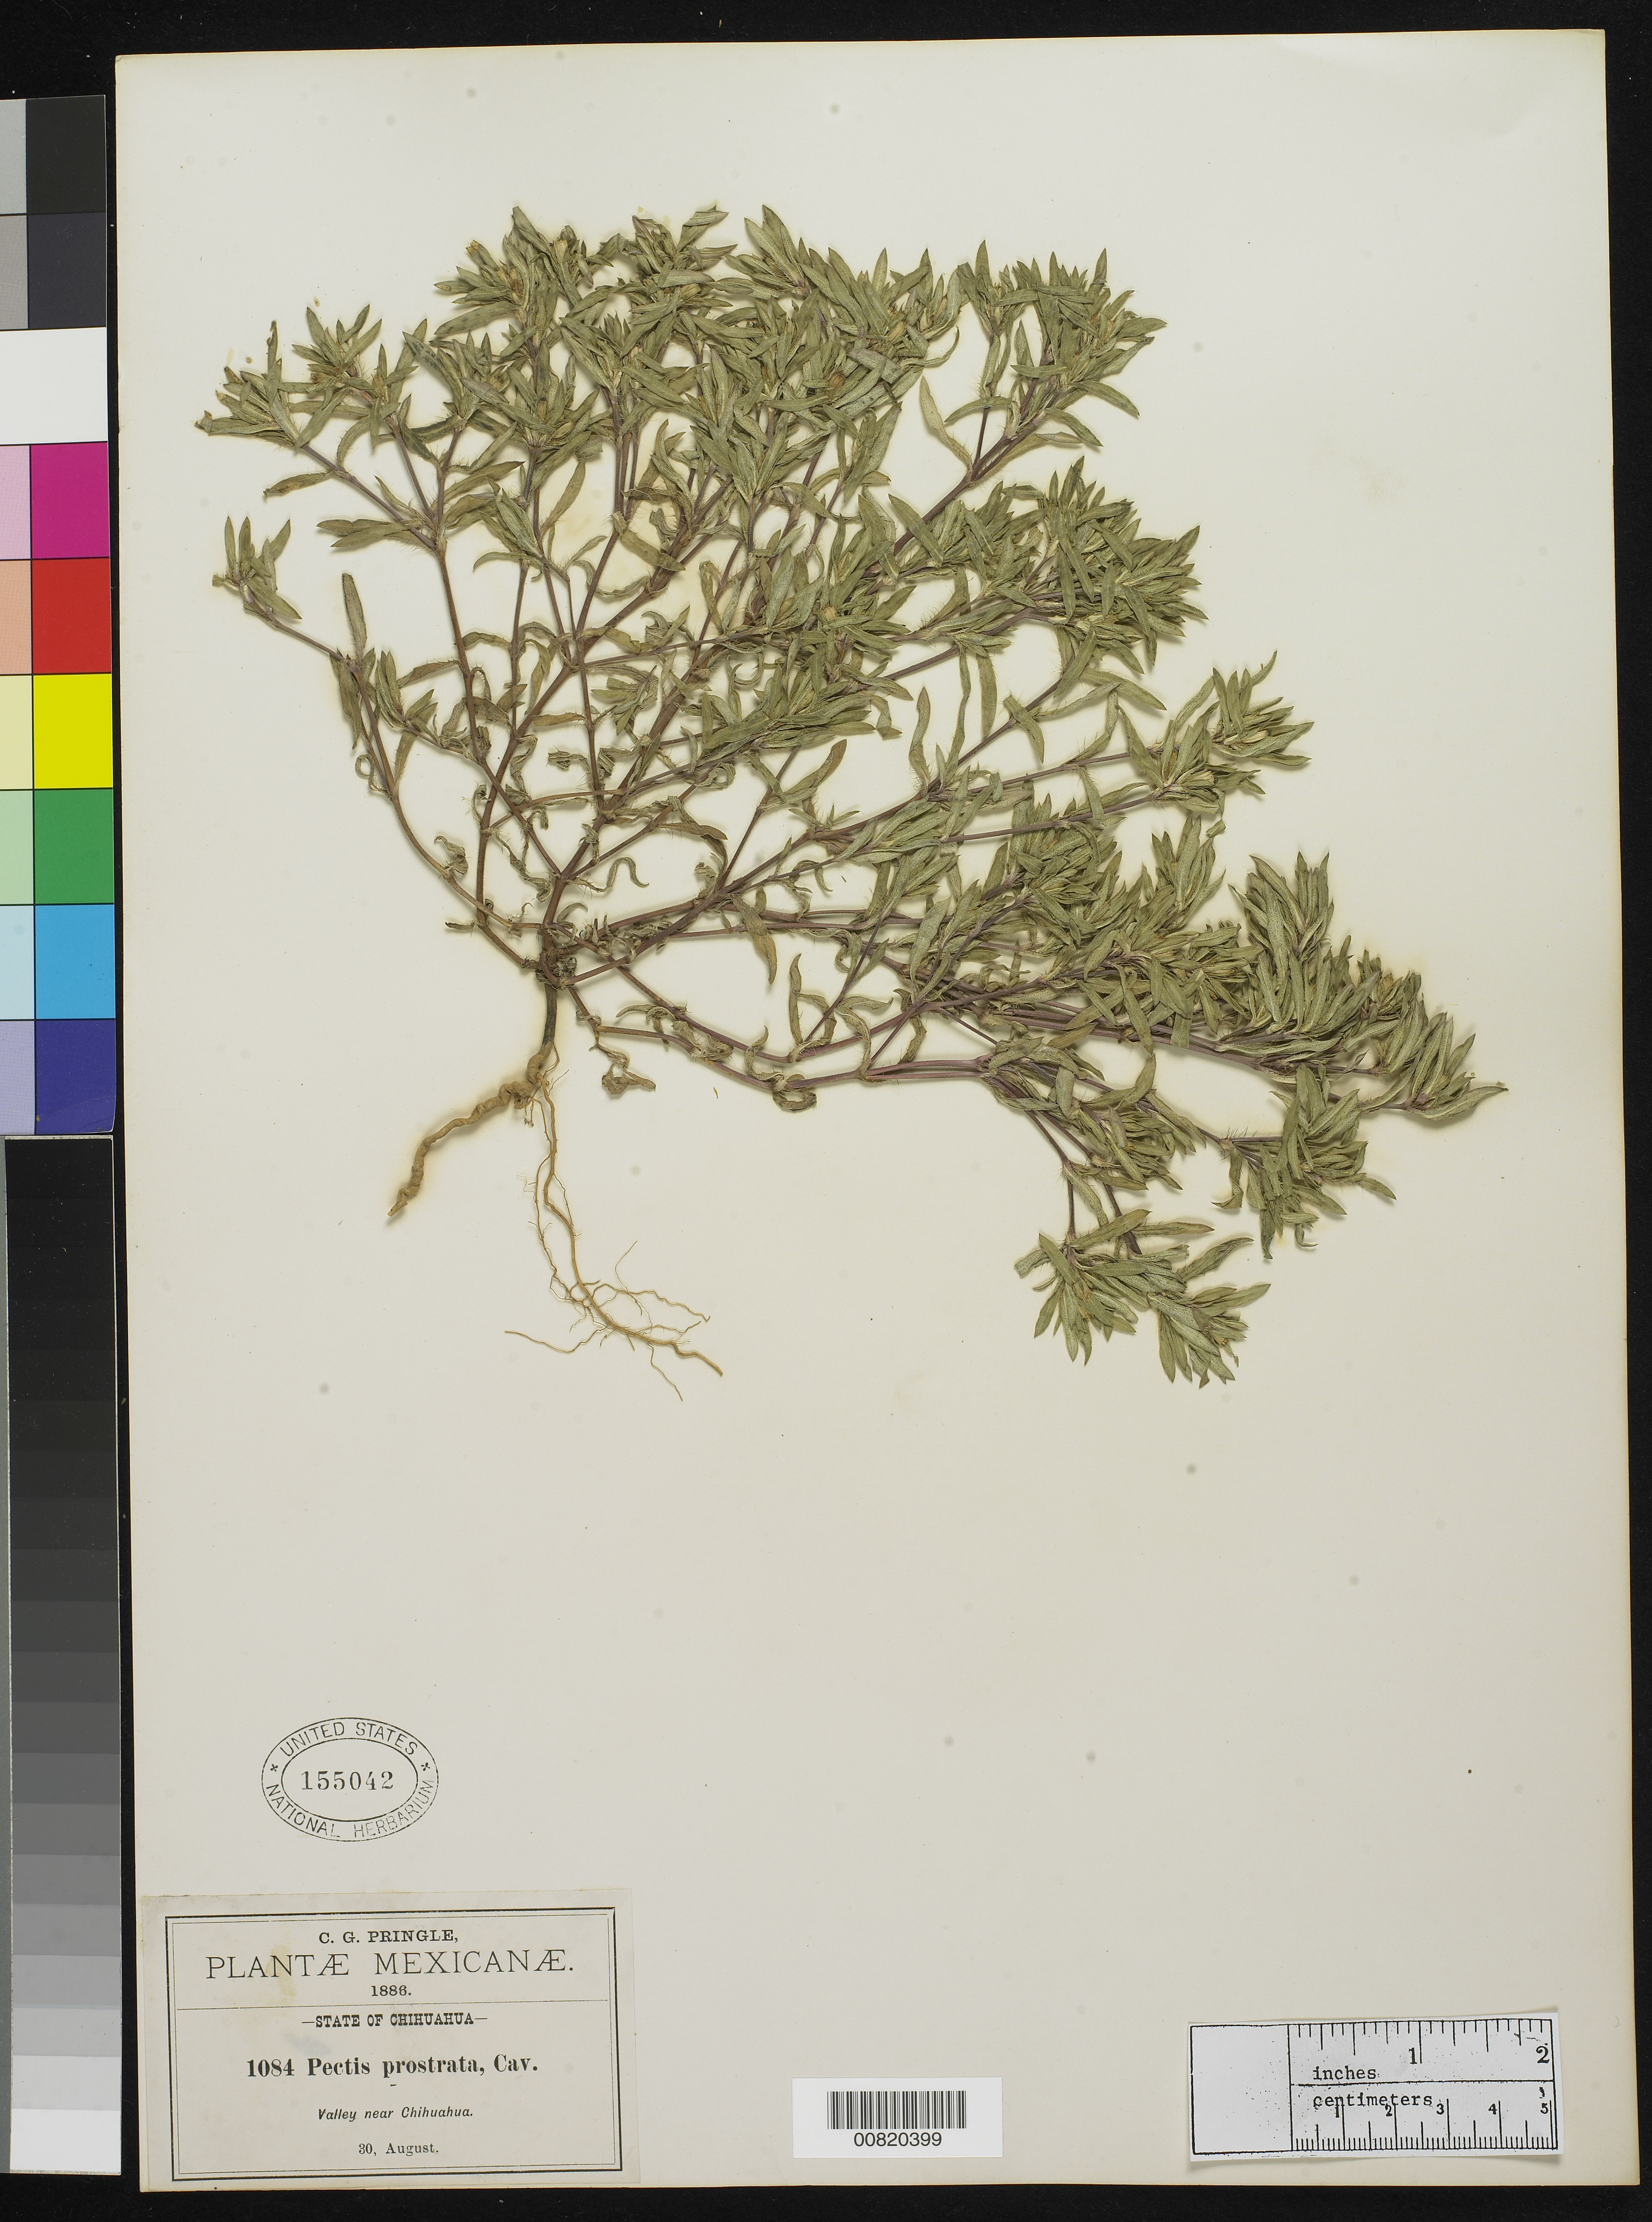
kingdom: Plantae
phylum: Tracheophyta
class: Magnoliopsida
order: Asterales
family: Asteraceae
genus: Pectis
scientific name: Pectis prostrata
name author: Cav.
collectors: C. G. Pringle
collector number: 1084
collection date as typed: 30 Aug 1886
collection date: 1886-08-30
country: Mexico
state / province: Chihuahua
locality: Valley near Chihuahua.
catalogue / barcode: US 155042